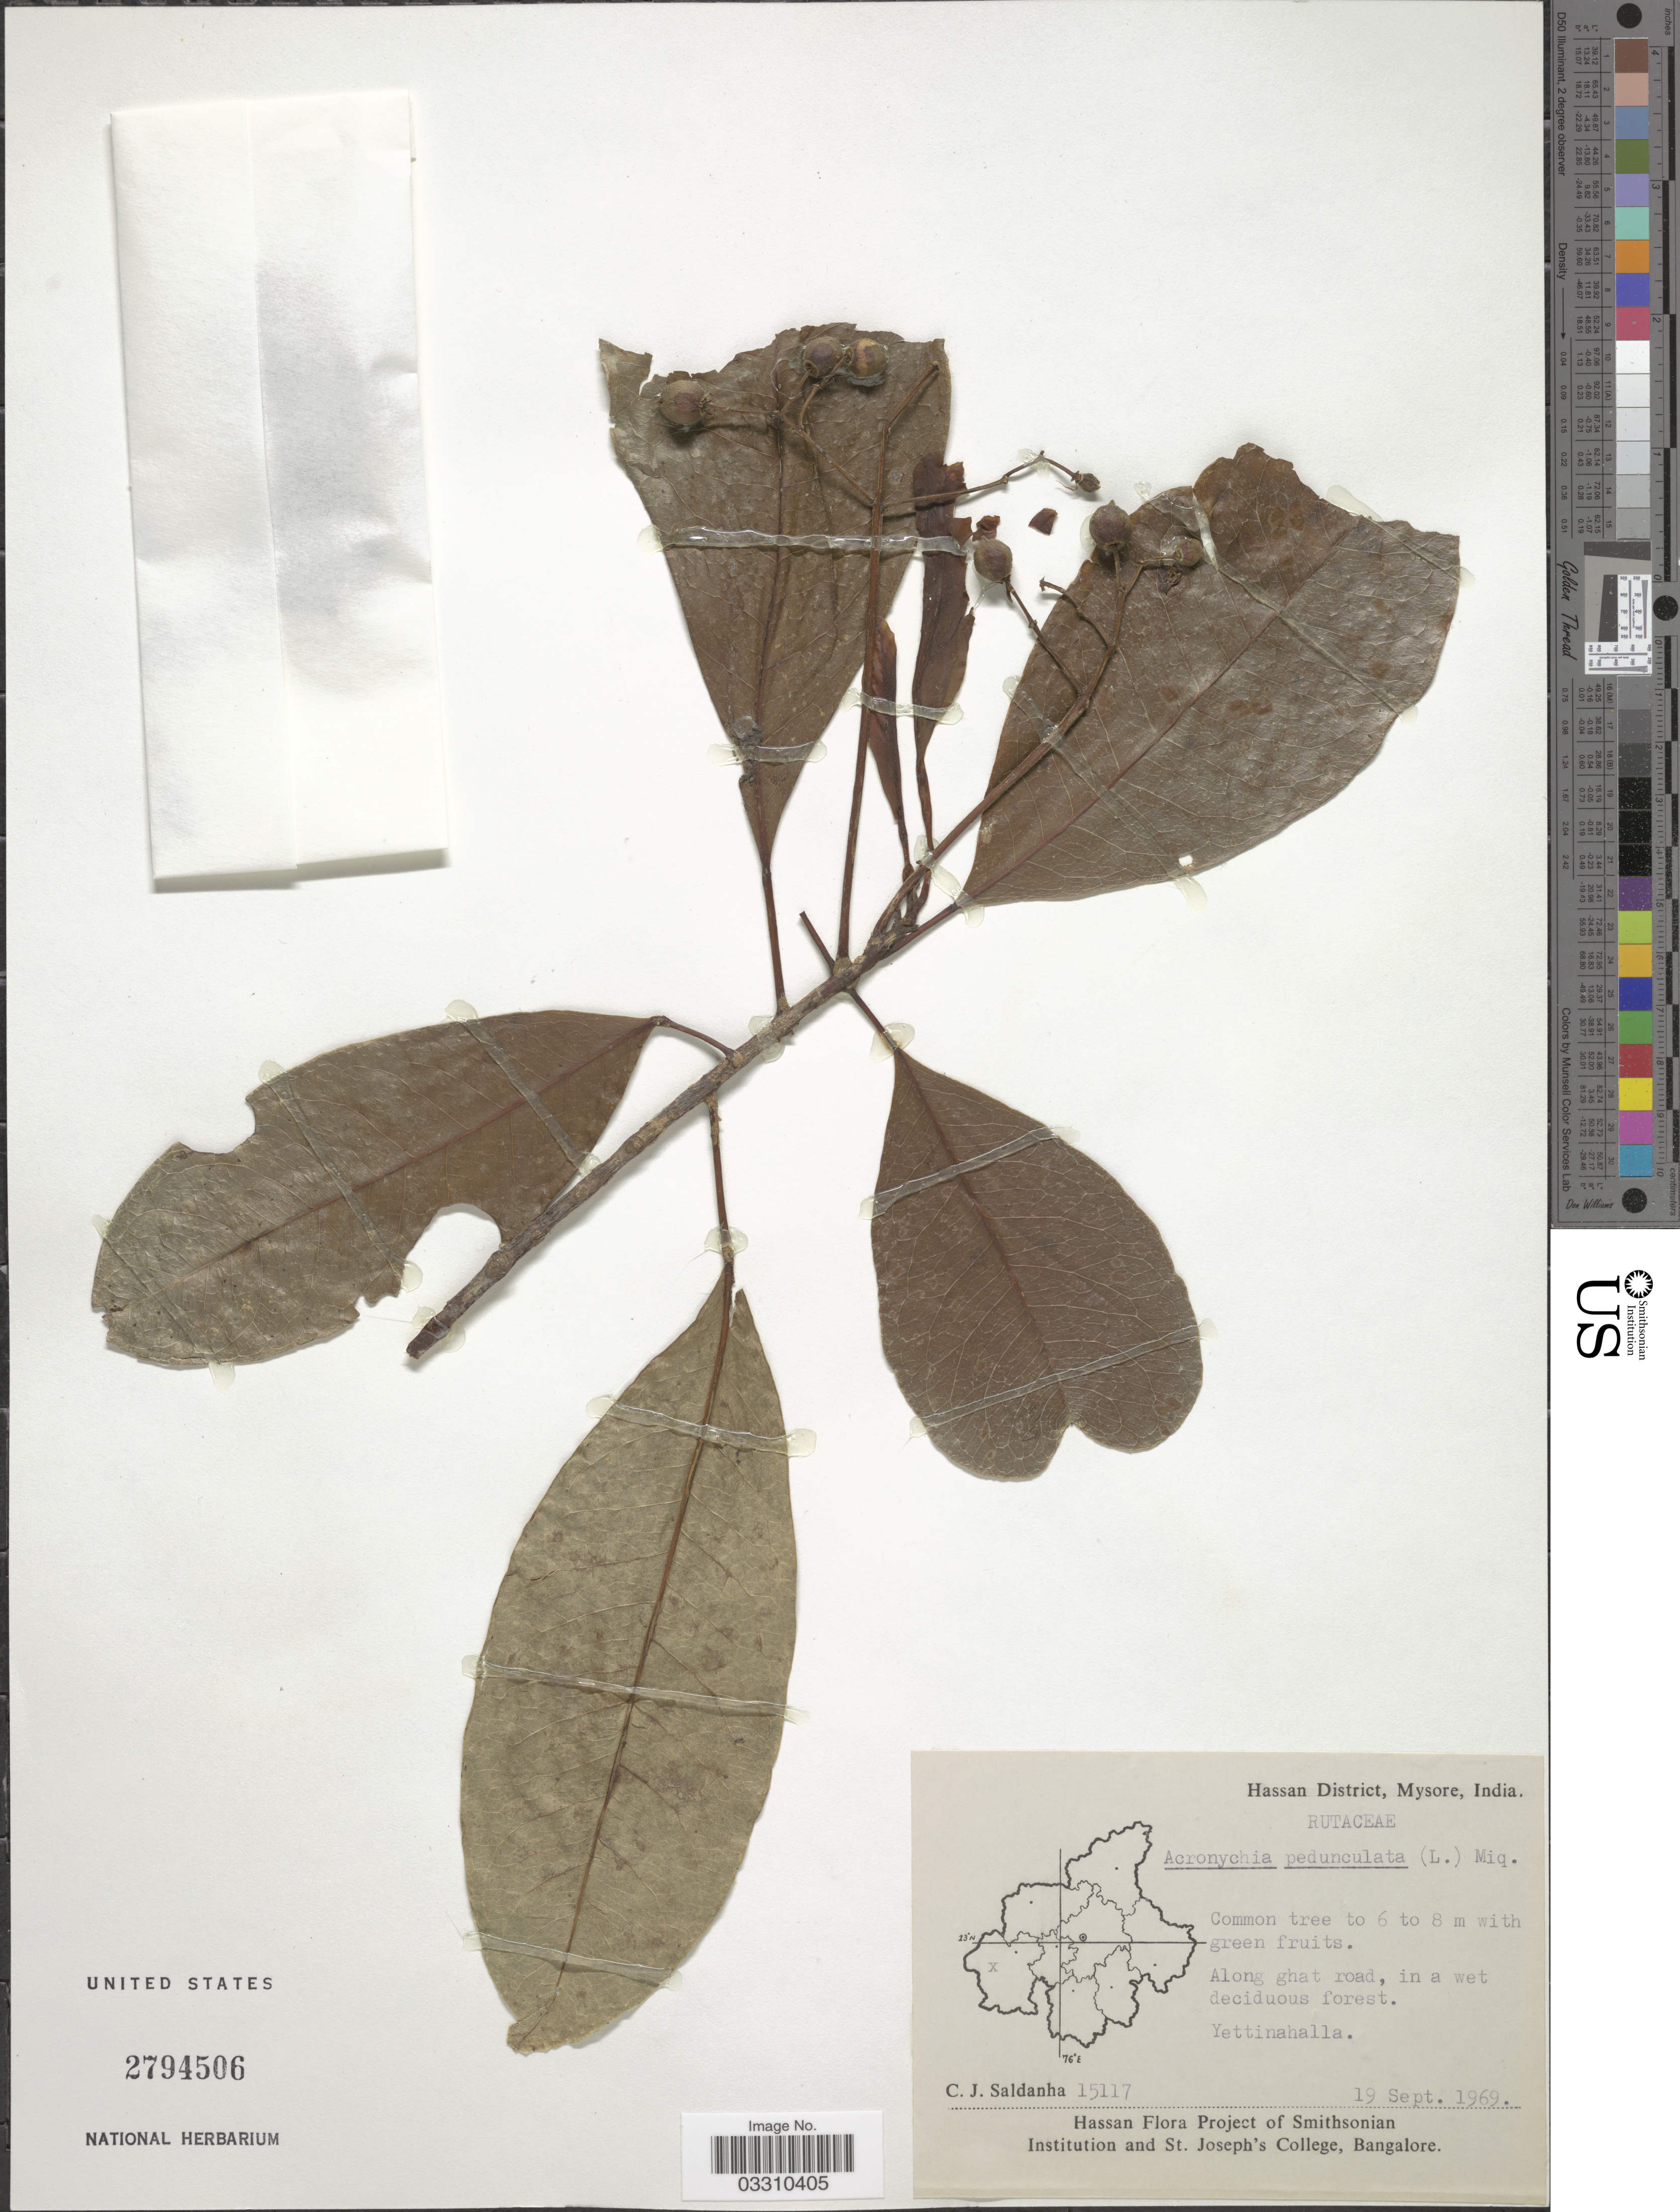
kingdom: Plantae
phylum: Tracheophyta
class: Magnoliopsida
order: Sapindales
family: Rutaceae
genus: Acronychia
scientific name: Acronychia pedunculata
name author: (L.) Miq.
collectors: C. J. Saldanha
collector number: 15117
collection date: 1969-09-19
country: India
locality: Hassan District, Mysore, Along ghat road, Yettinahalla.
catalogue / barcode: US 2794506